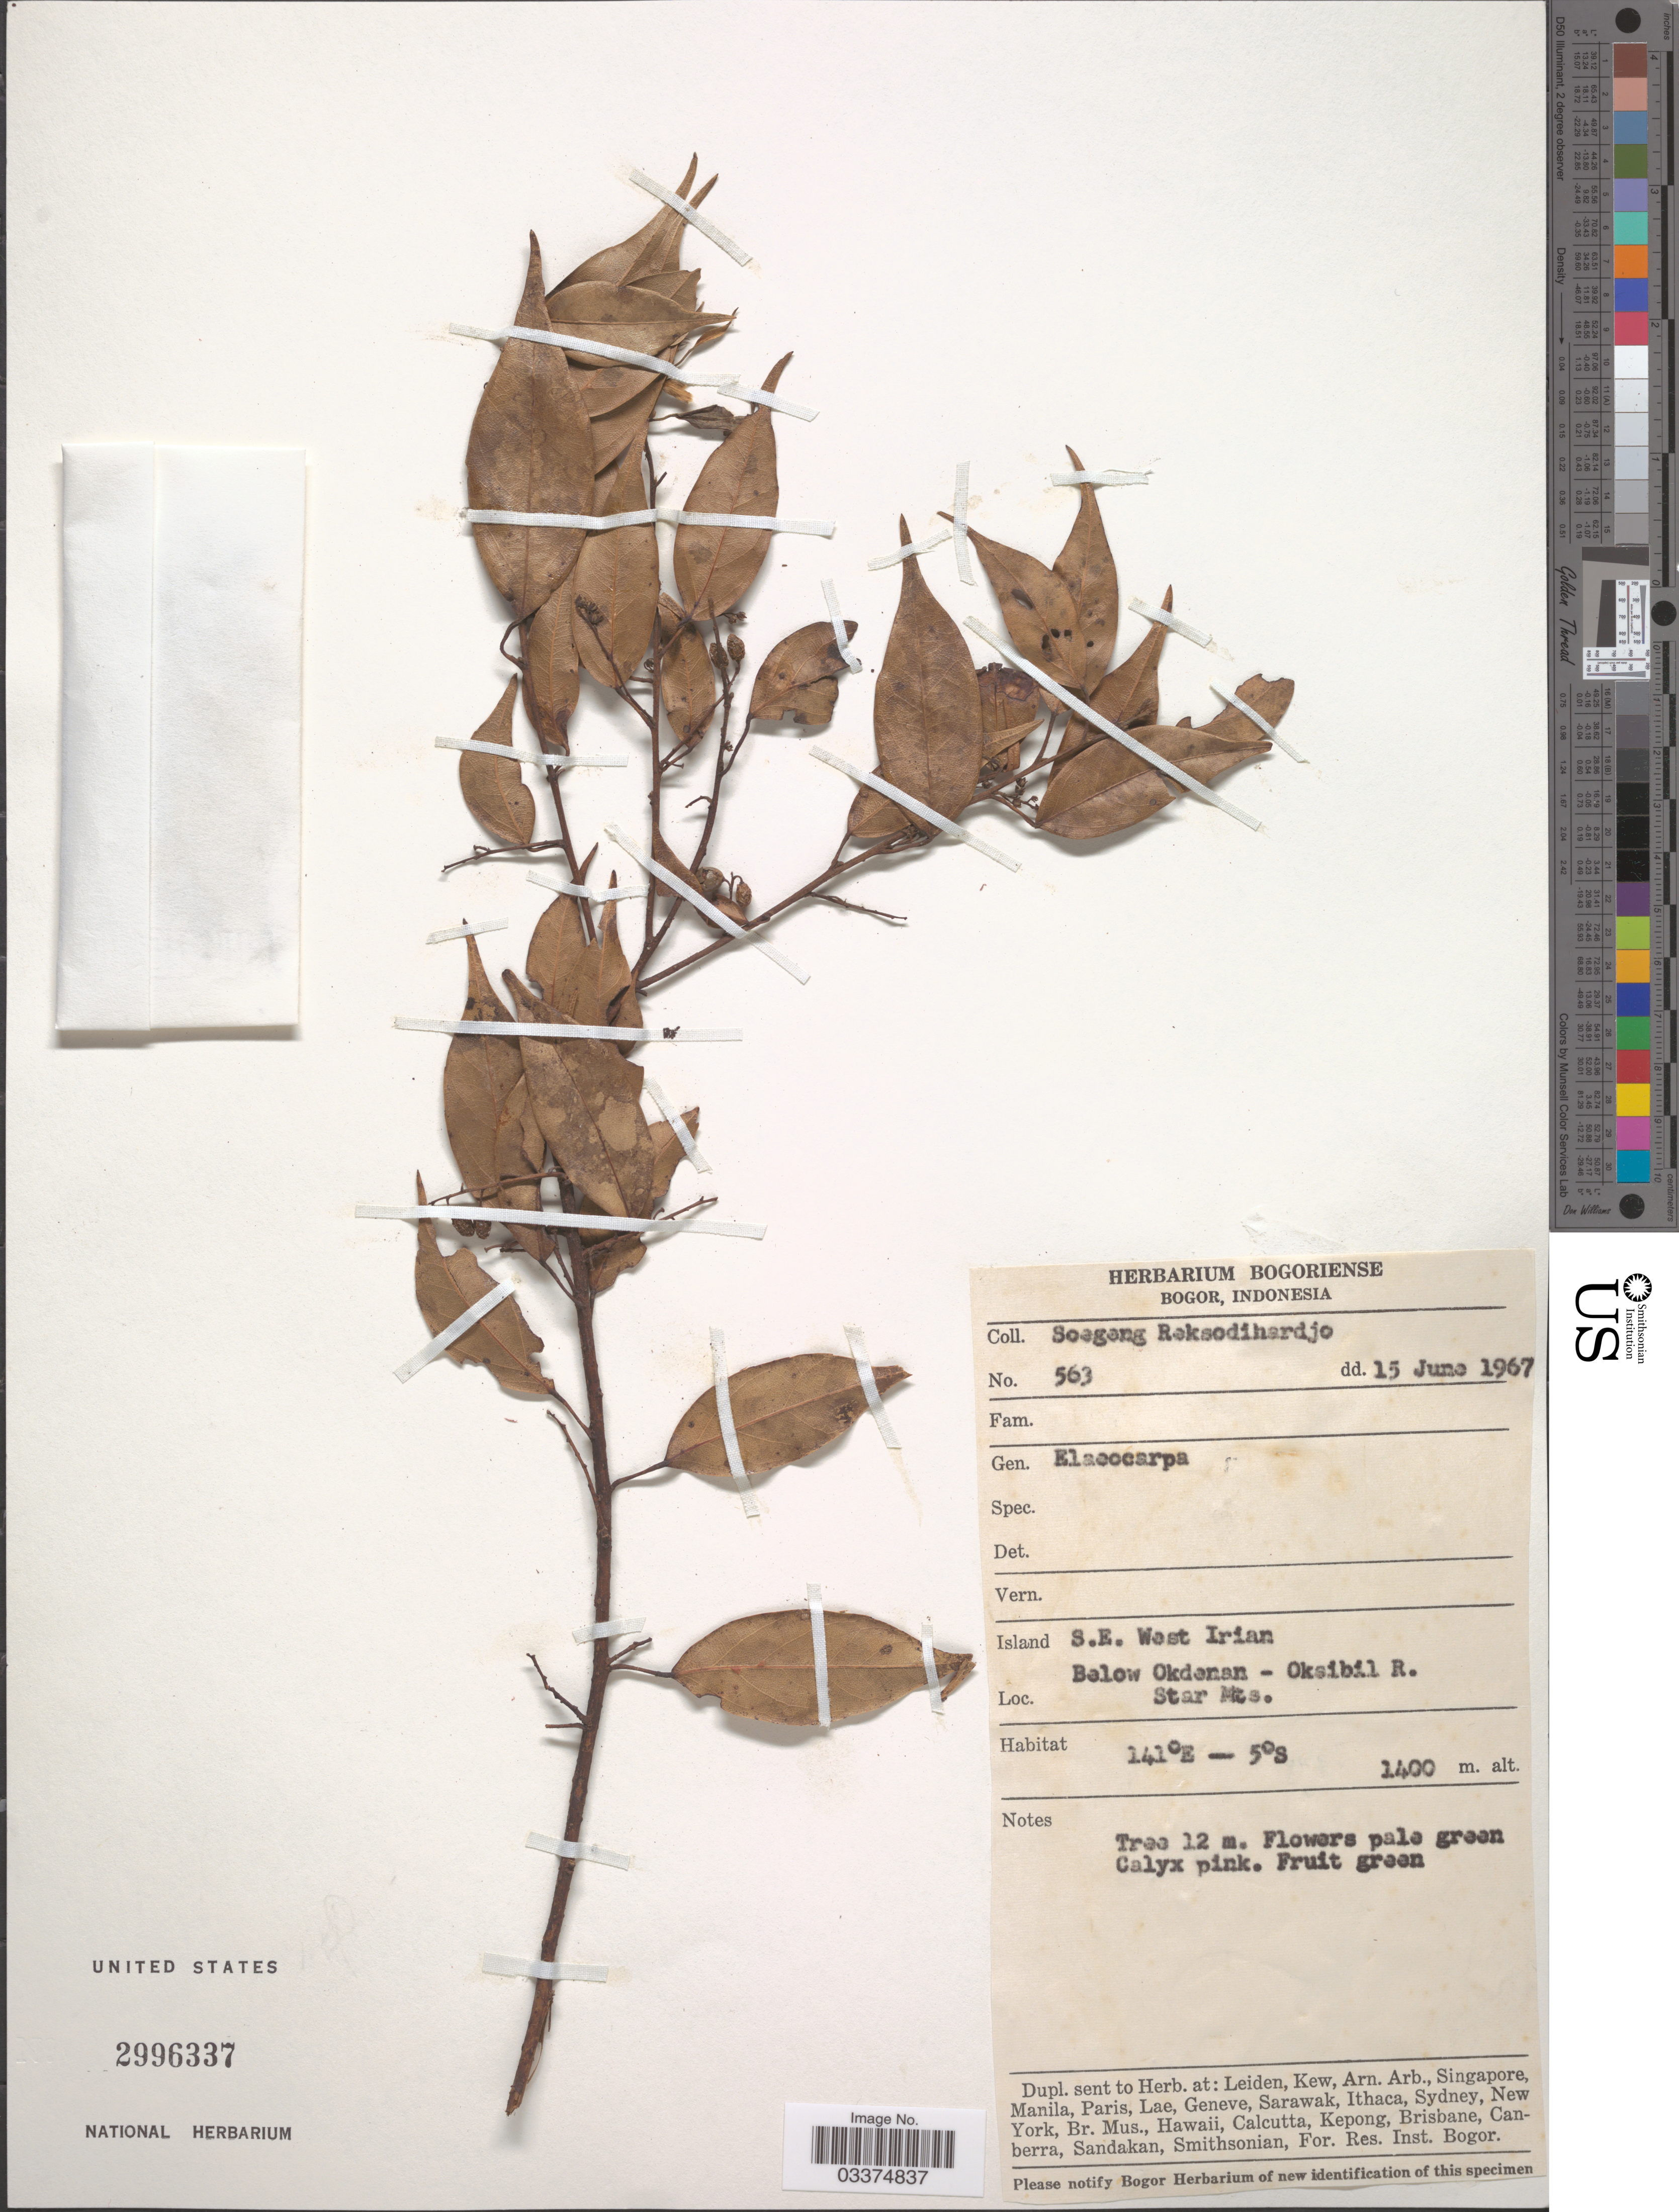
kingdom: Plantae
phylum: Tracheophyta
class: Magnoliopsida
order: Oxalidales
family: Elaeocarpaceae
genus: Elaeocarpus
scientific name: Elaeocarpus sp.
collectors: S. Reksodihardjo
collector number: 563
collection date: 1967-06-15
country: Indonesia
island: New Guinea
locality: Island S.E. West Irian. Below Okdenan - Oksibil R. Star Mts.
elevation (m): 1400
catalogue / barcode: US 2996337